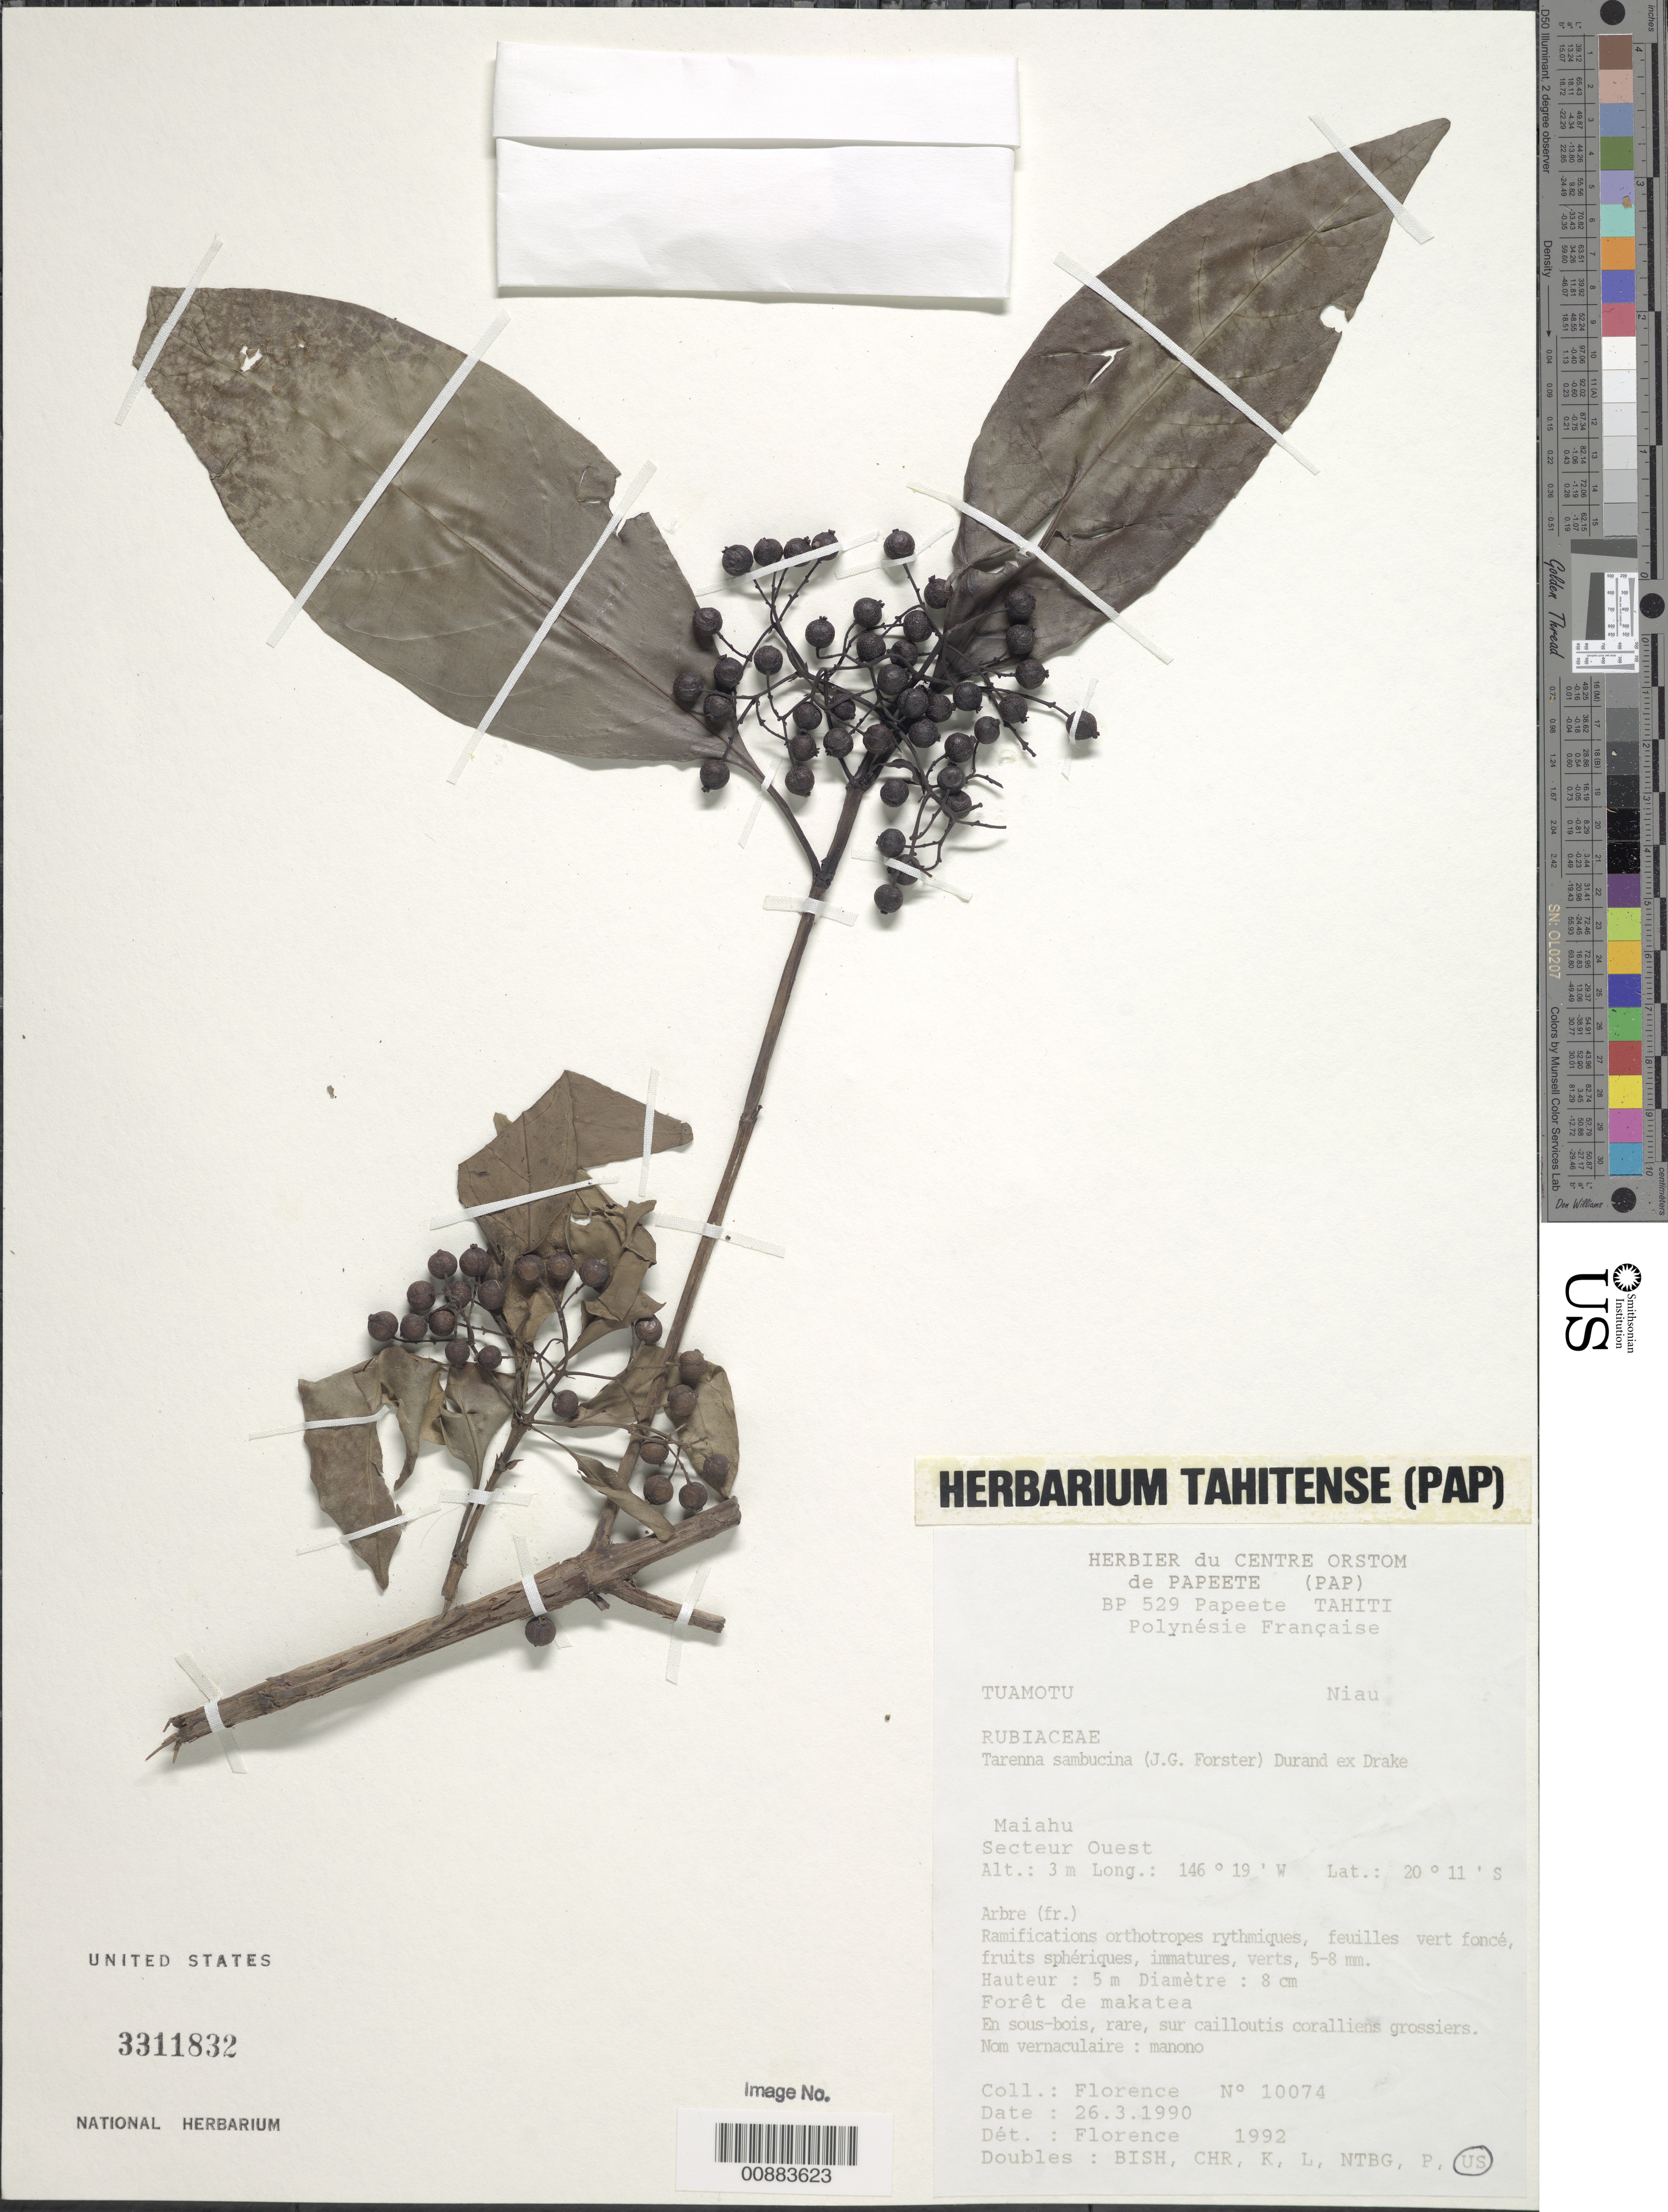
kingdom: Plantae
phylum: Tracheophyta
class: Magnoliopsida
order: Gentianales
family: Rubiaceae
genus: Tarenna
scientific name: Tarenna sambucina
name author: (G. Forst.) Drake ex Durand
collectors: J. Florence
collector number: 10074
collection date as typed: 26 Mar 1990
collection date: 1990-03-26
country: French Polynesia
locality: Maiahu Islet, West sector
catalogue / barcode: US 3311832